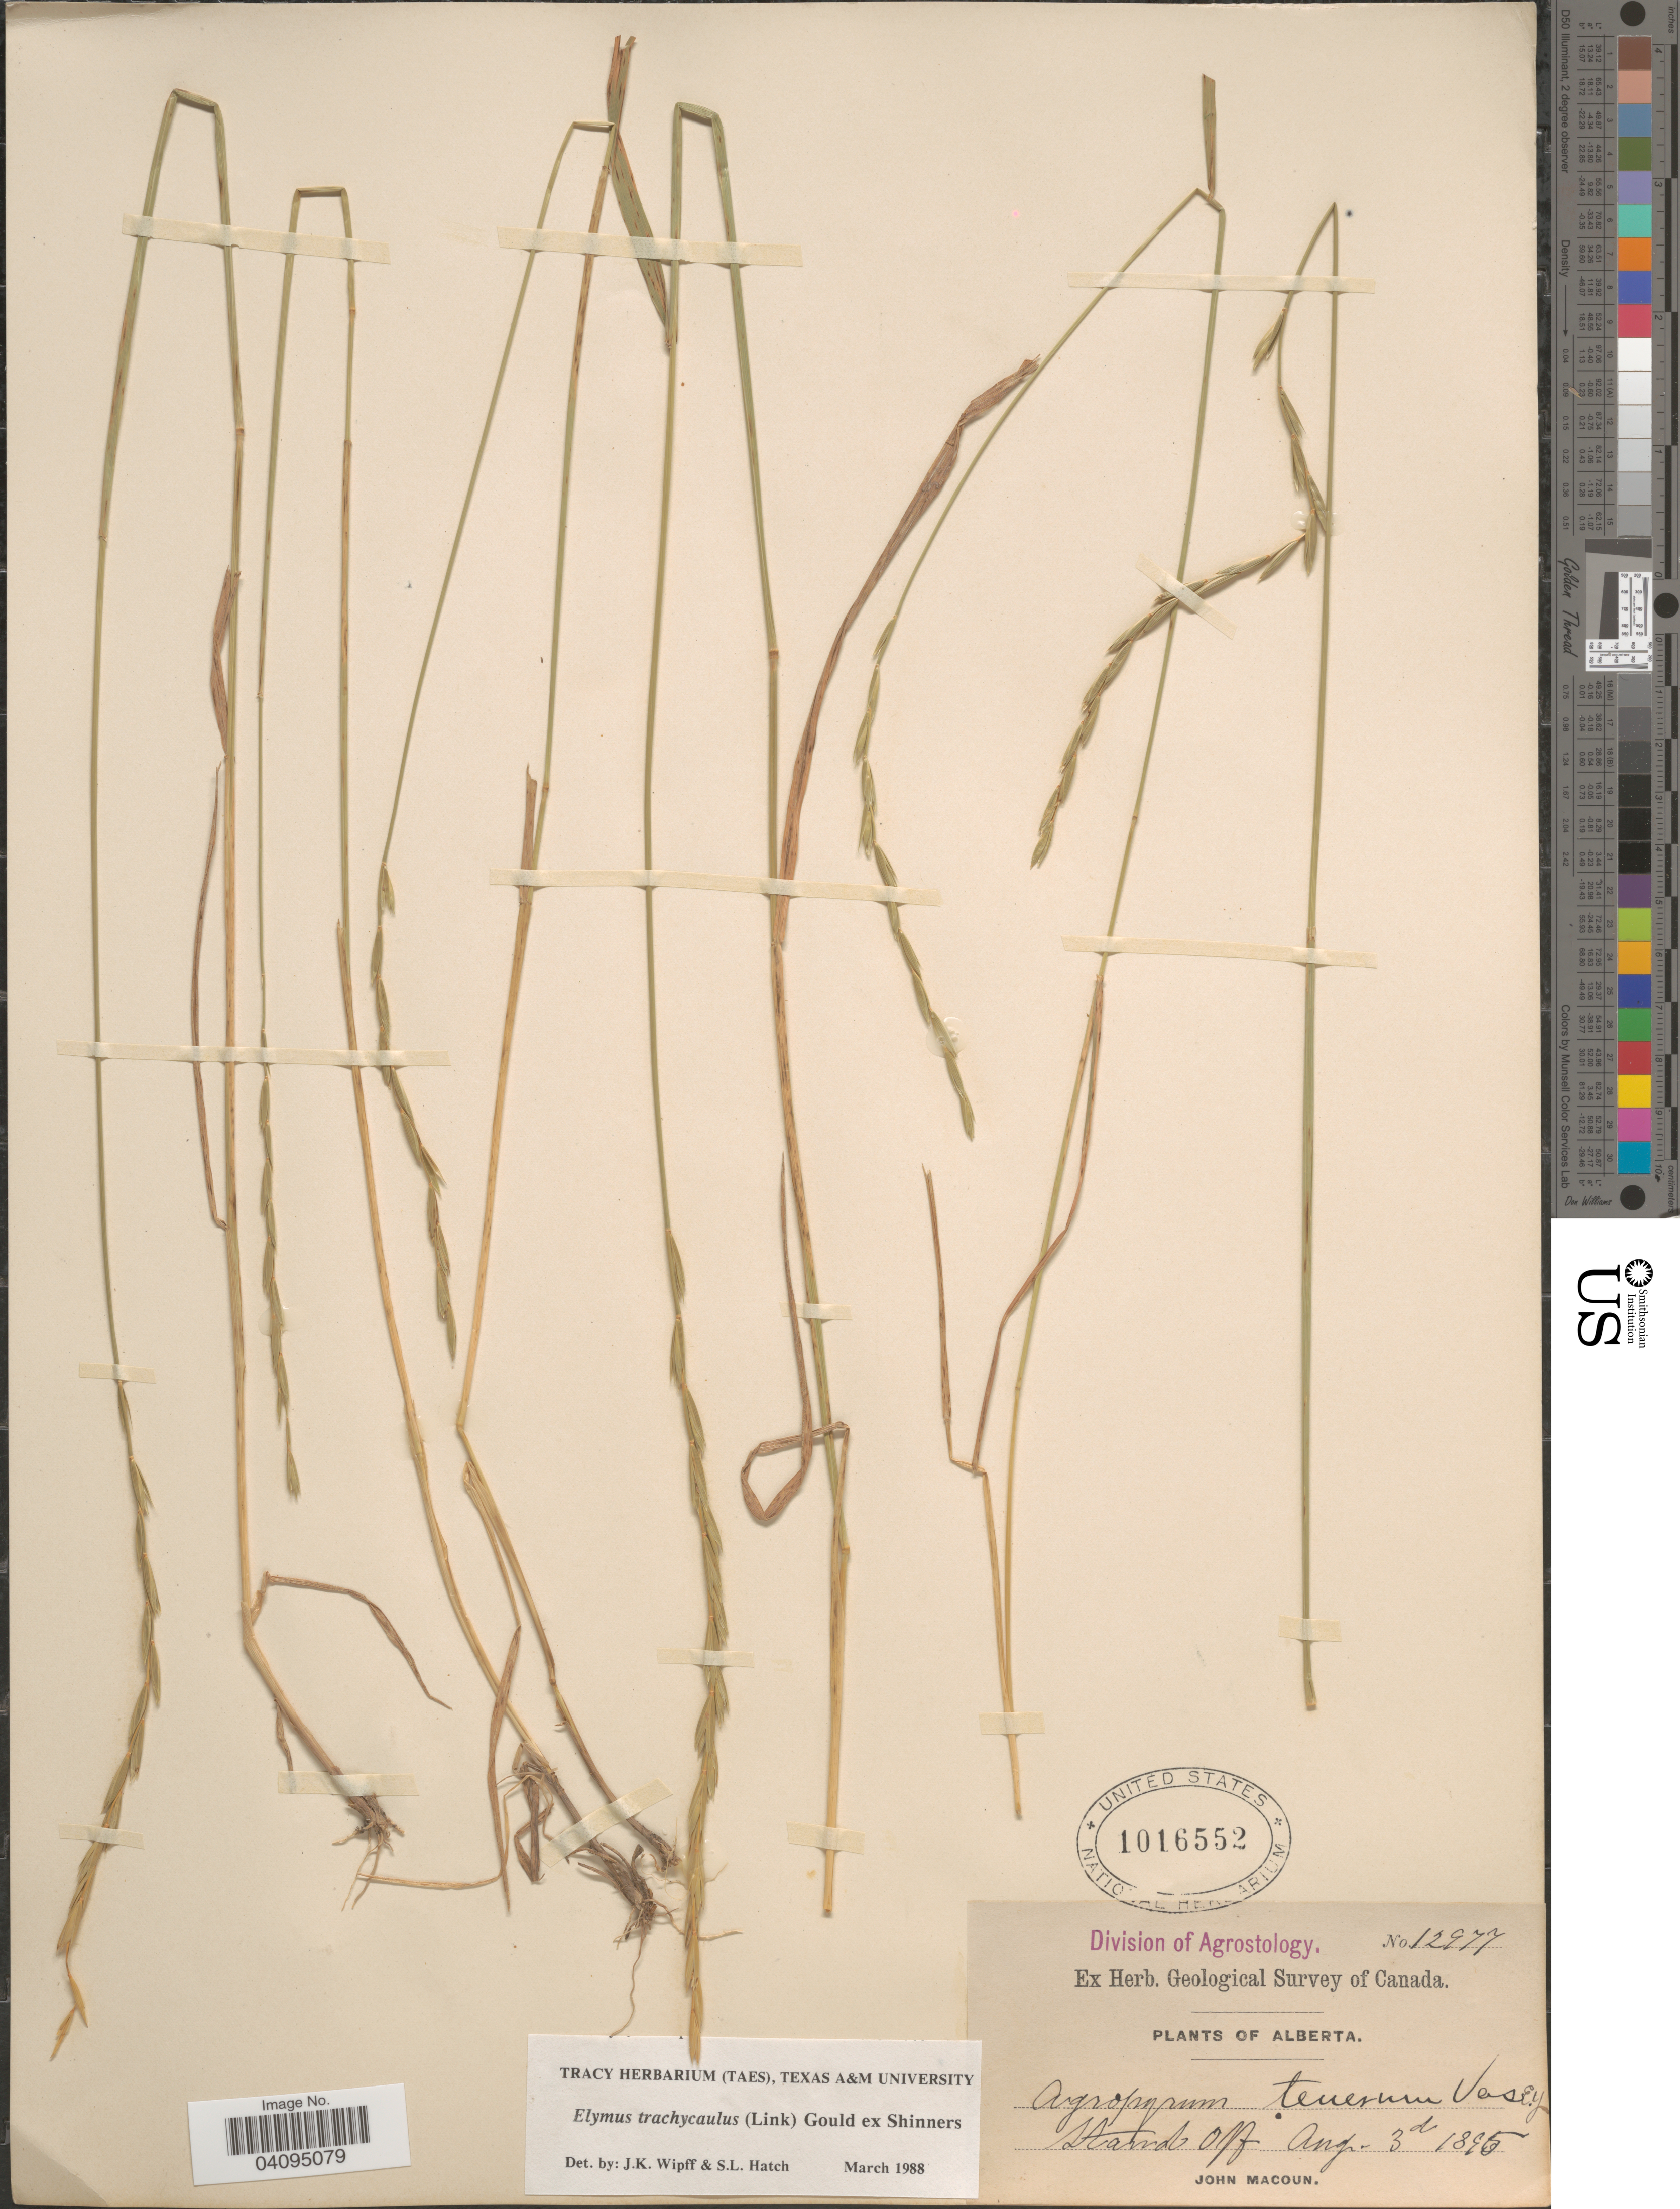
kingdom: Plantae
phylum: Tracheophyta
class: Liliopsida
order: Poales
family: Poaceae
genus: Elymus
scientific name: Elymus trachycaulus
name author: (Link) Gould ex Shinners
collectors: J. Macoun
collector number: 12977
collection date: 1895-08-03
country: Canada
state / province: Alberta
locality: Geological Survey of Canada. Stand Off.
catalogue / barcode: US 1016552